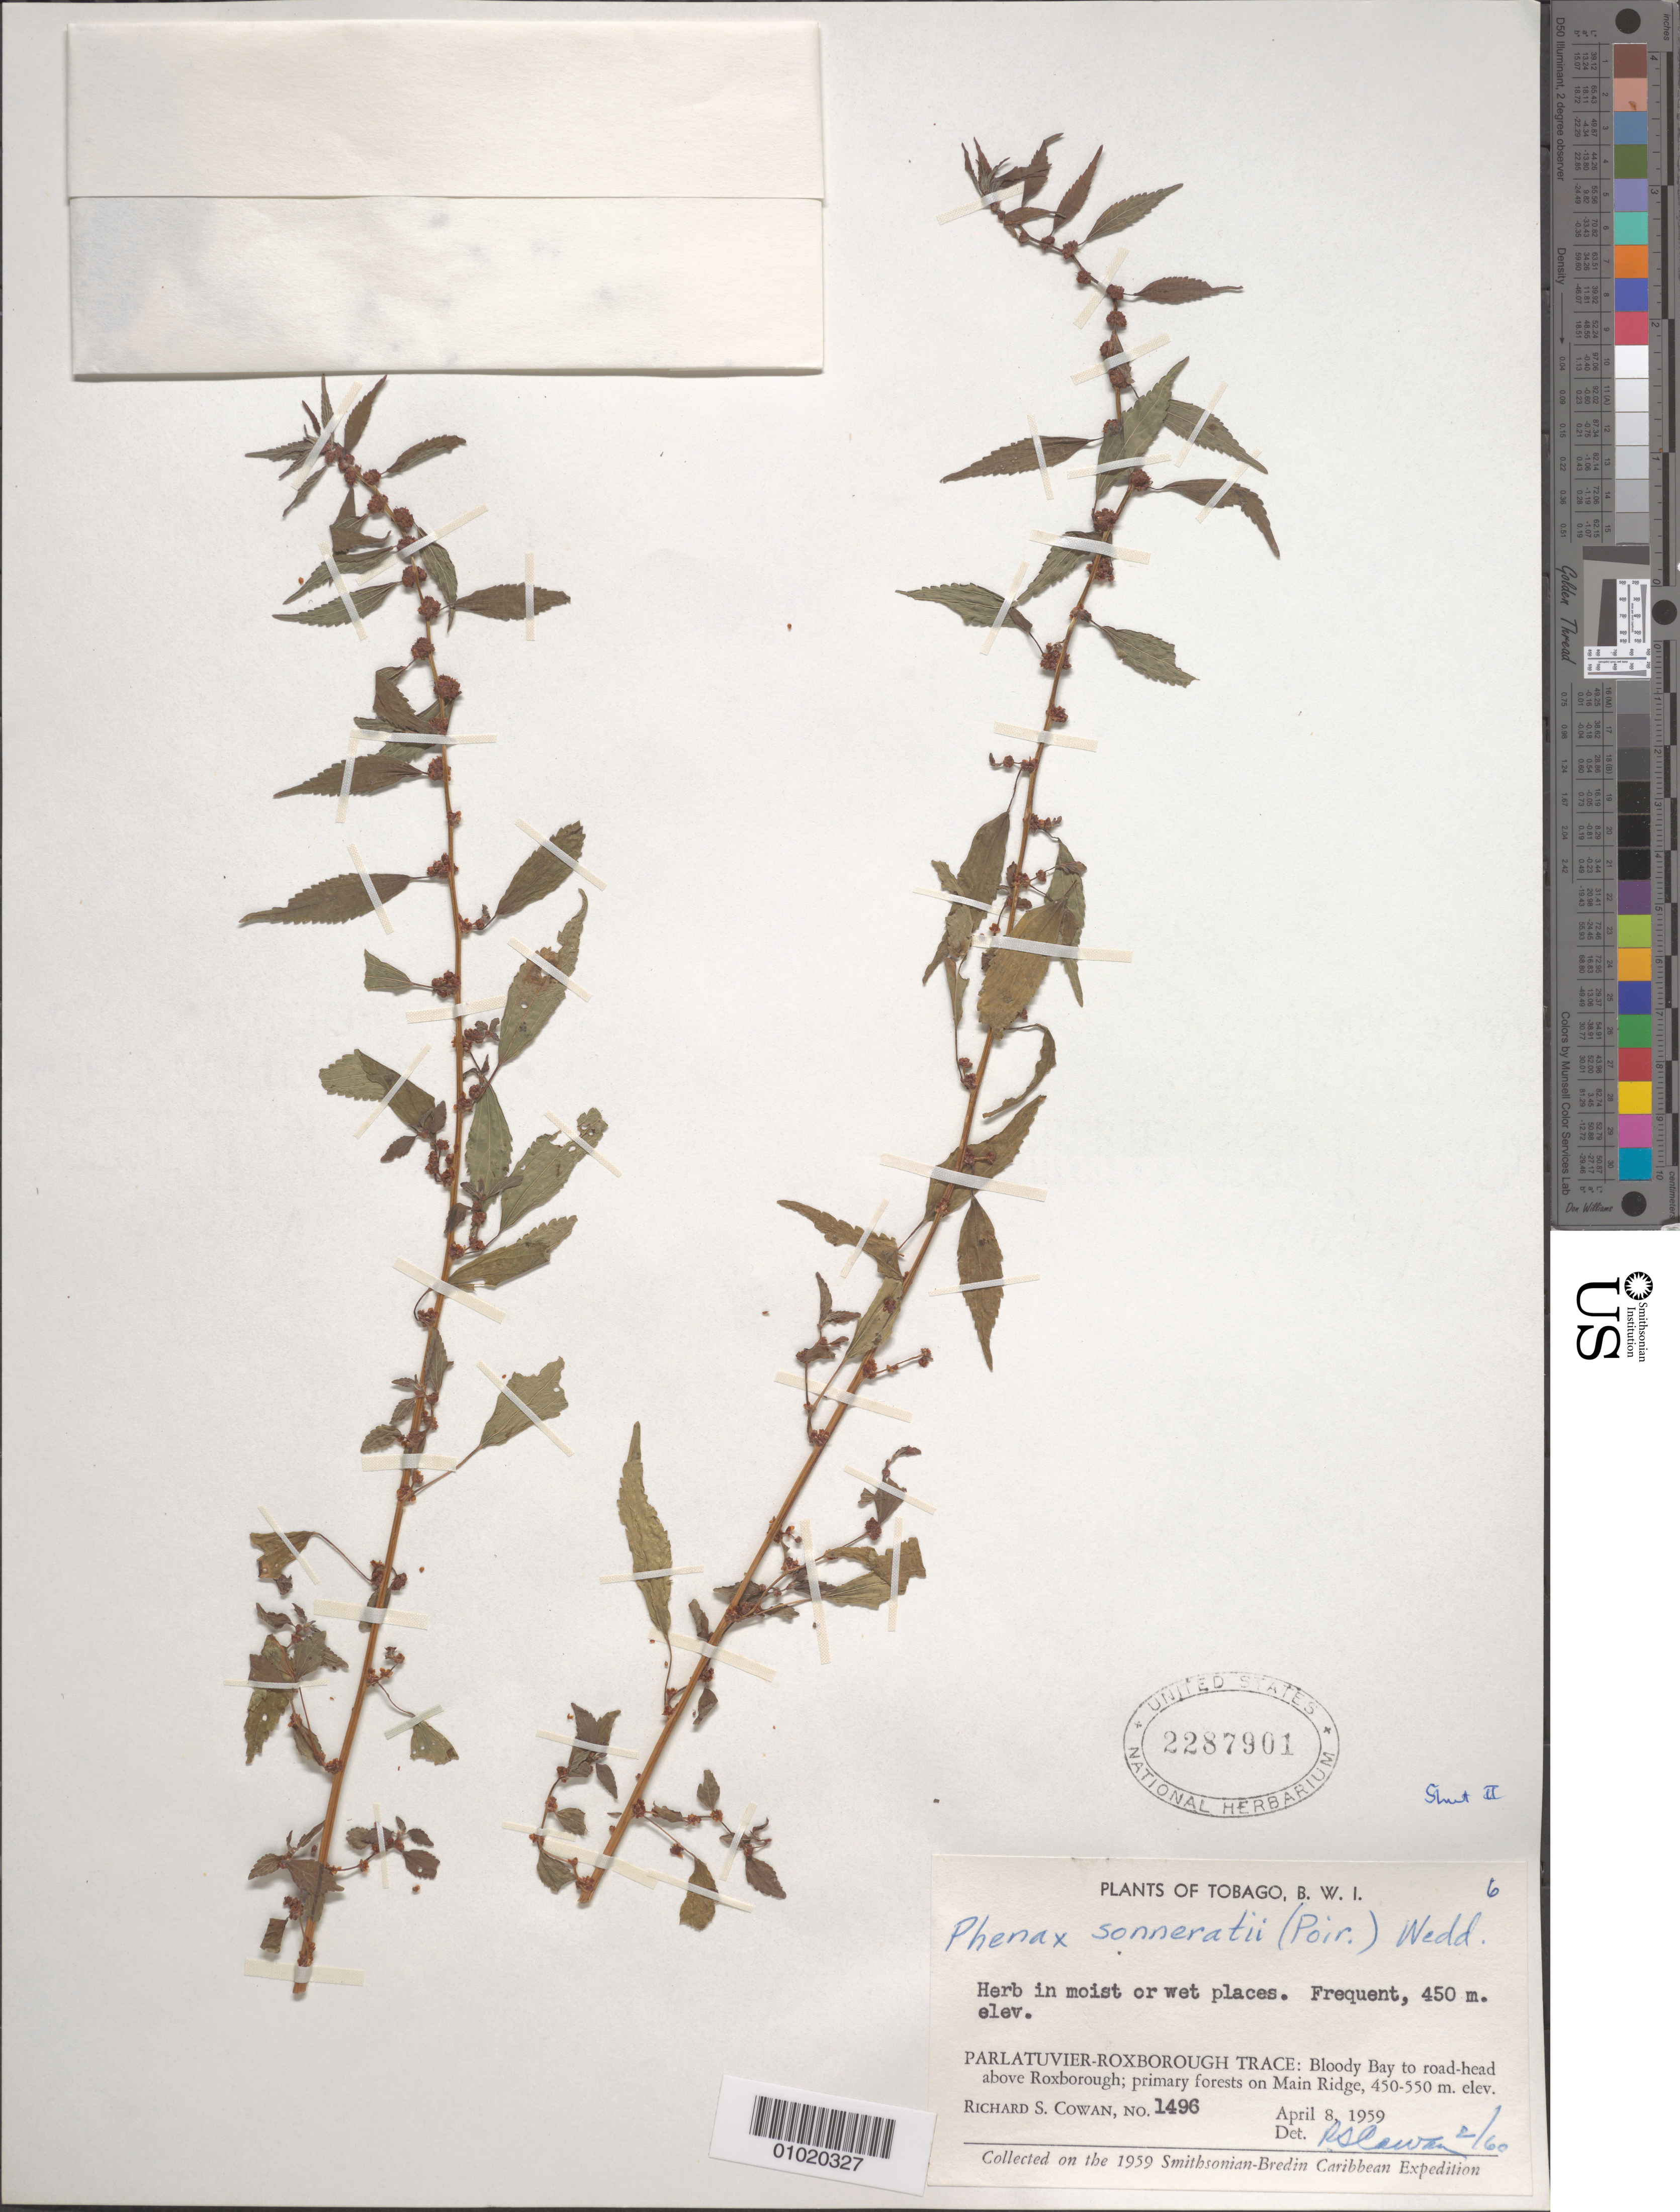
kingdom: Plantae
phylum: Tracheophyta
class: Magnoliopsida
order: Rosales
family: Urticaceae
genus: Phenax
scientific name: Phenax sonneratii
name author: (Poir.) Wedd.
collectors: R. S. Cowan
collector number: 1496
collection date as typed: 08 Apr 1959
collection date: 1959-04-08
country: Trinidad and Tobago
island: Tobago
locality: parlatuvier-Roxborough Trace: Bloody Bay to road-head above Roxborough; primary forests on Main Ridge.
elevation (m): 450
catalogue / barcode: US 2287901